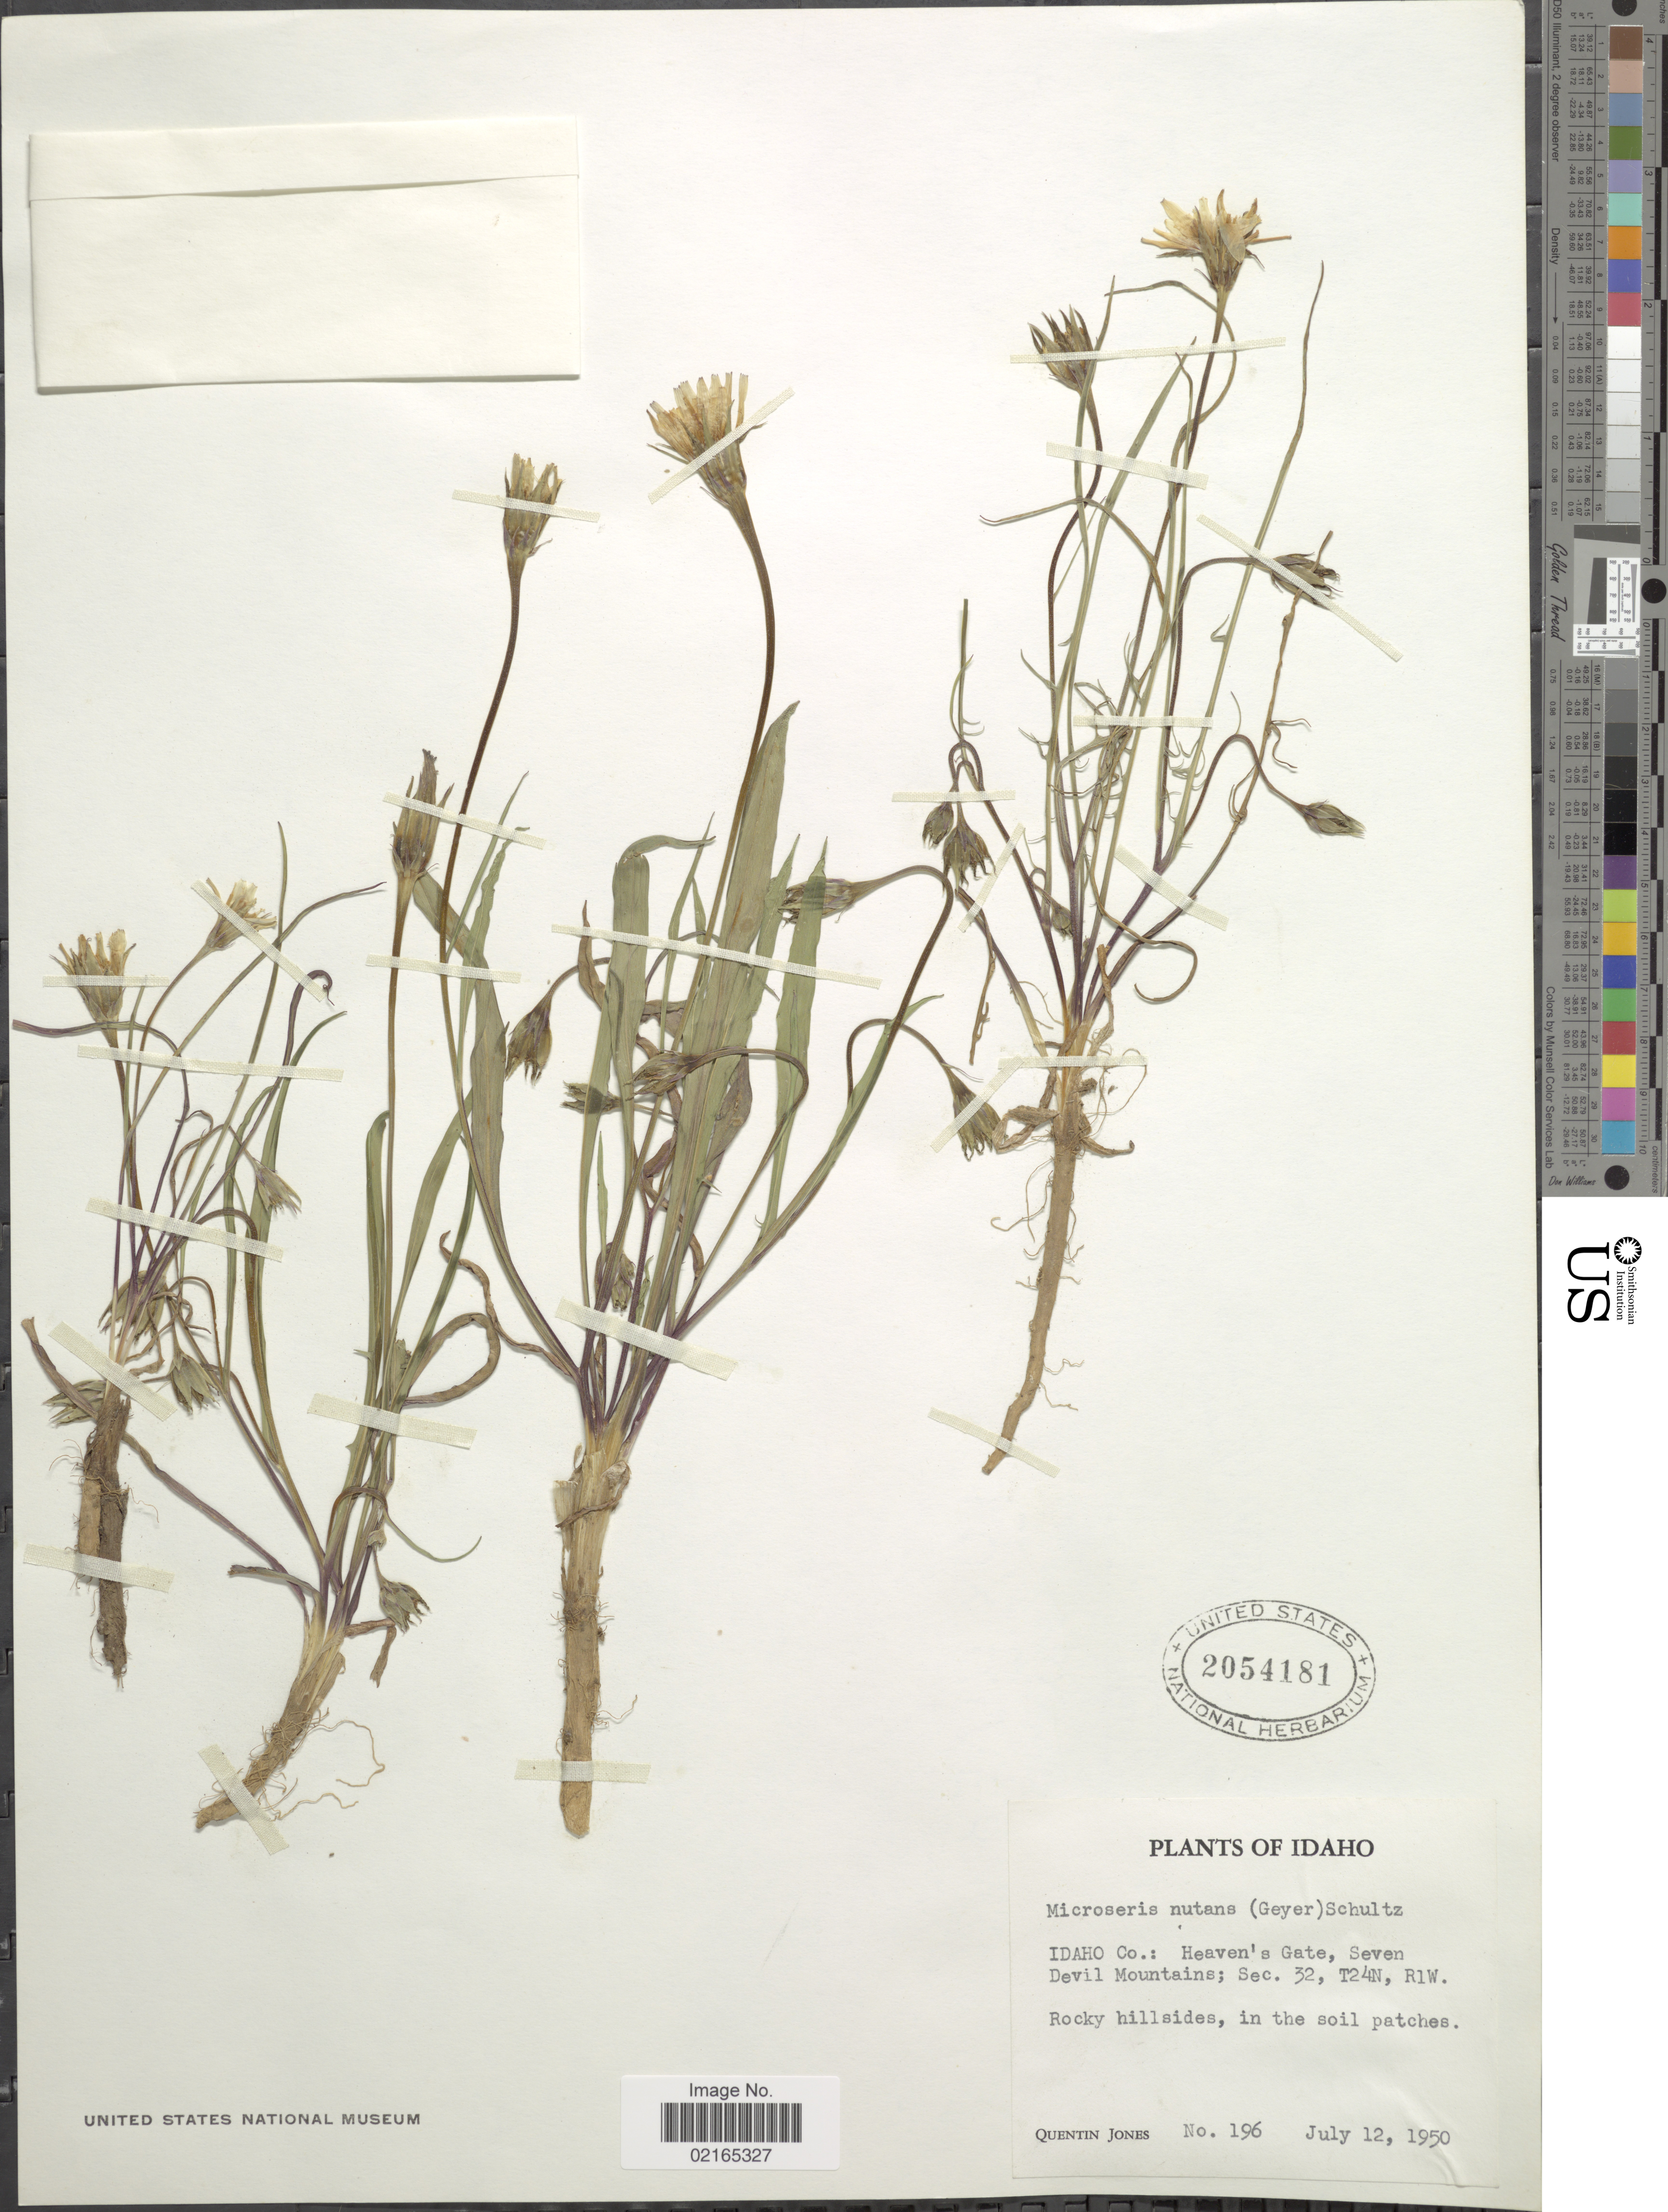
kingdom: Plantae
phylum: Tracheophyta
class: Magnoliopsida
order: Asterales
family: Asteraceae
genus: Microseris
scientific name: Microseris nutans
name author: (Hook.) Sch. Bip.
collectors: Q. Jones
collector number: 196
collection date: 1950-07-12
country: United States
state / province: Idaho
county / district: Idaho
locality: Heaven's Gate, Seven Devil Mountains; Sec. 32, T24N, R1W, rocky hillsides, in the soil patches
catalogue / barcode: US 2054181